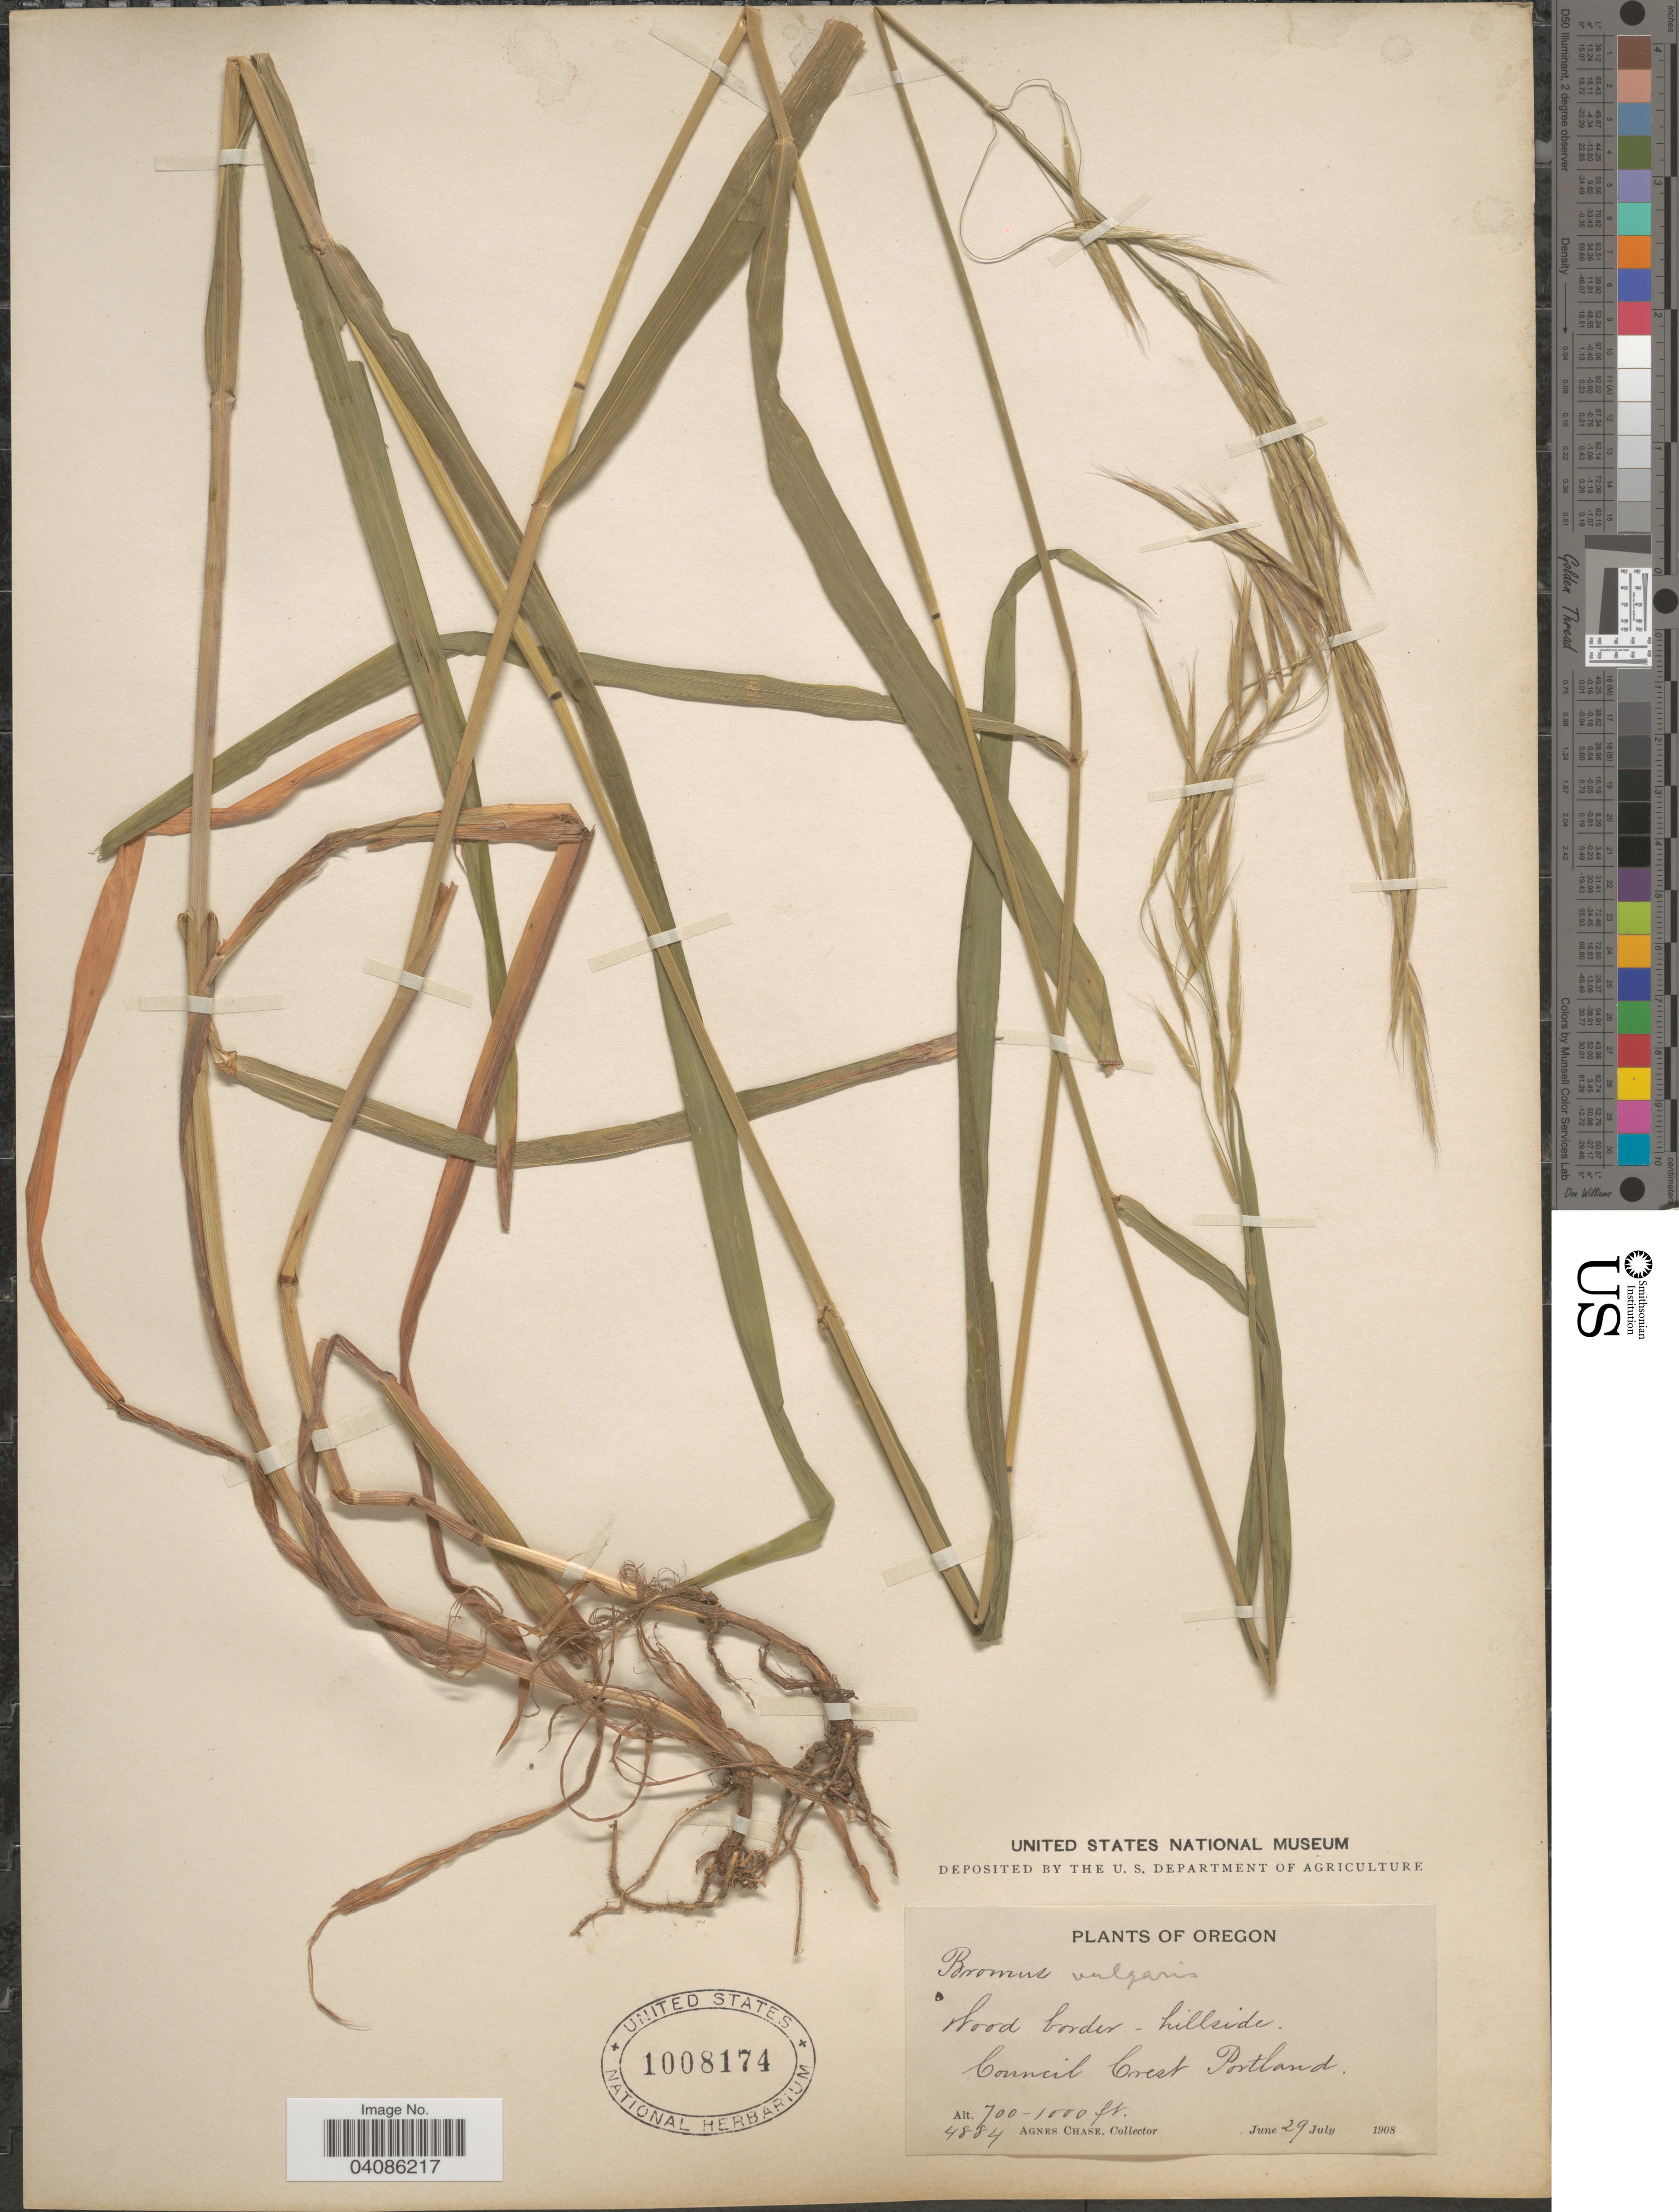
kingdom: Plantae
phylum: Tracheophyta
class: Liliopsida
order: Poales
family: Poaceae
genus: Bromus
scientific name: Bromus texensis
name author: (Shear) Hitchc.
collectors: A. Chase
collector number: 4884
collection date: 1908-06-29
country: United States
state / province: Oregon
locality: Wood border - hillside. Council Crest Portland.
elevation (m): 213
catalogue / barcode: US 1008174